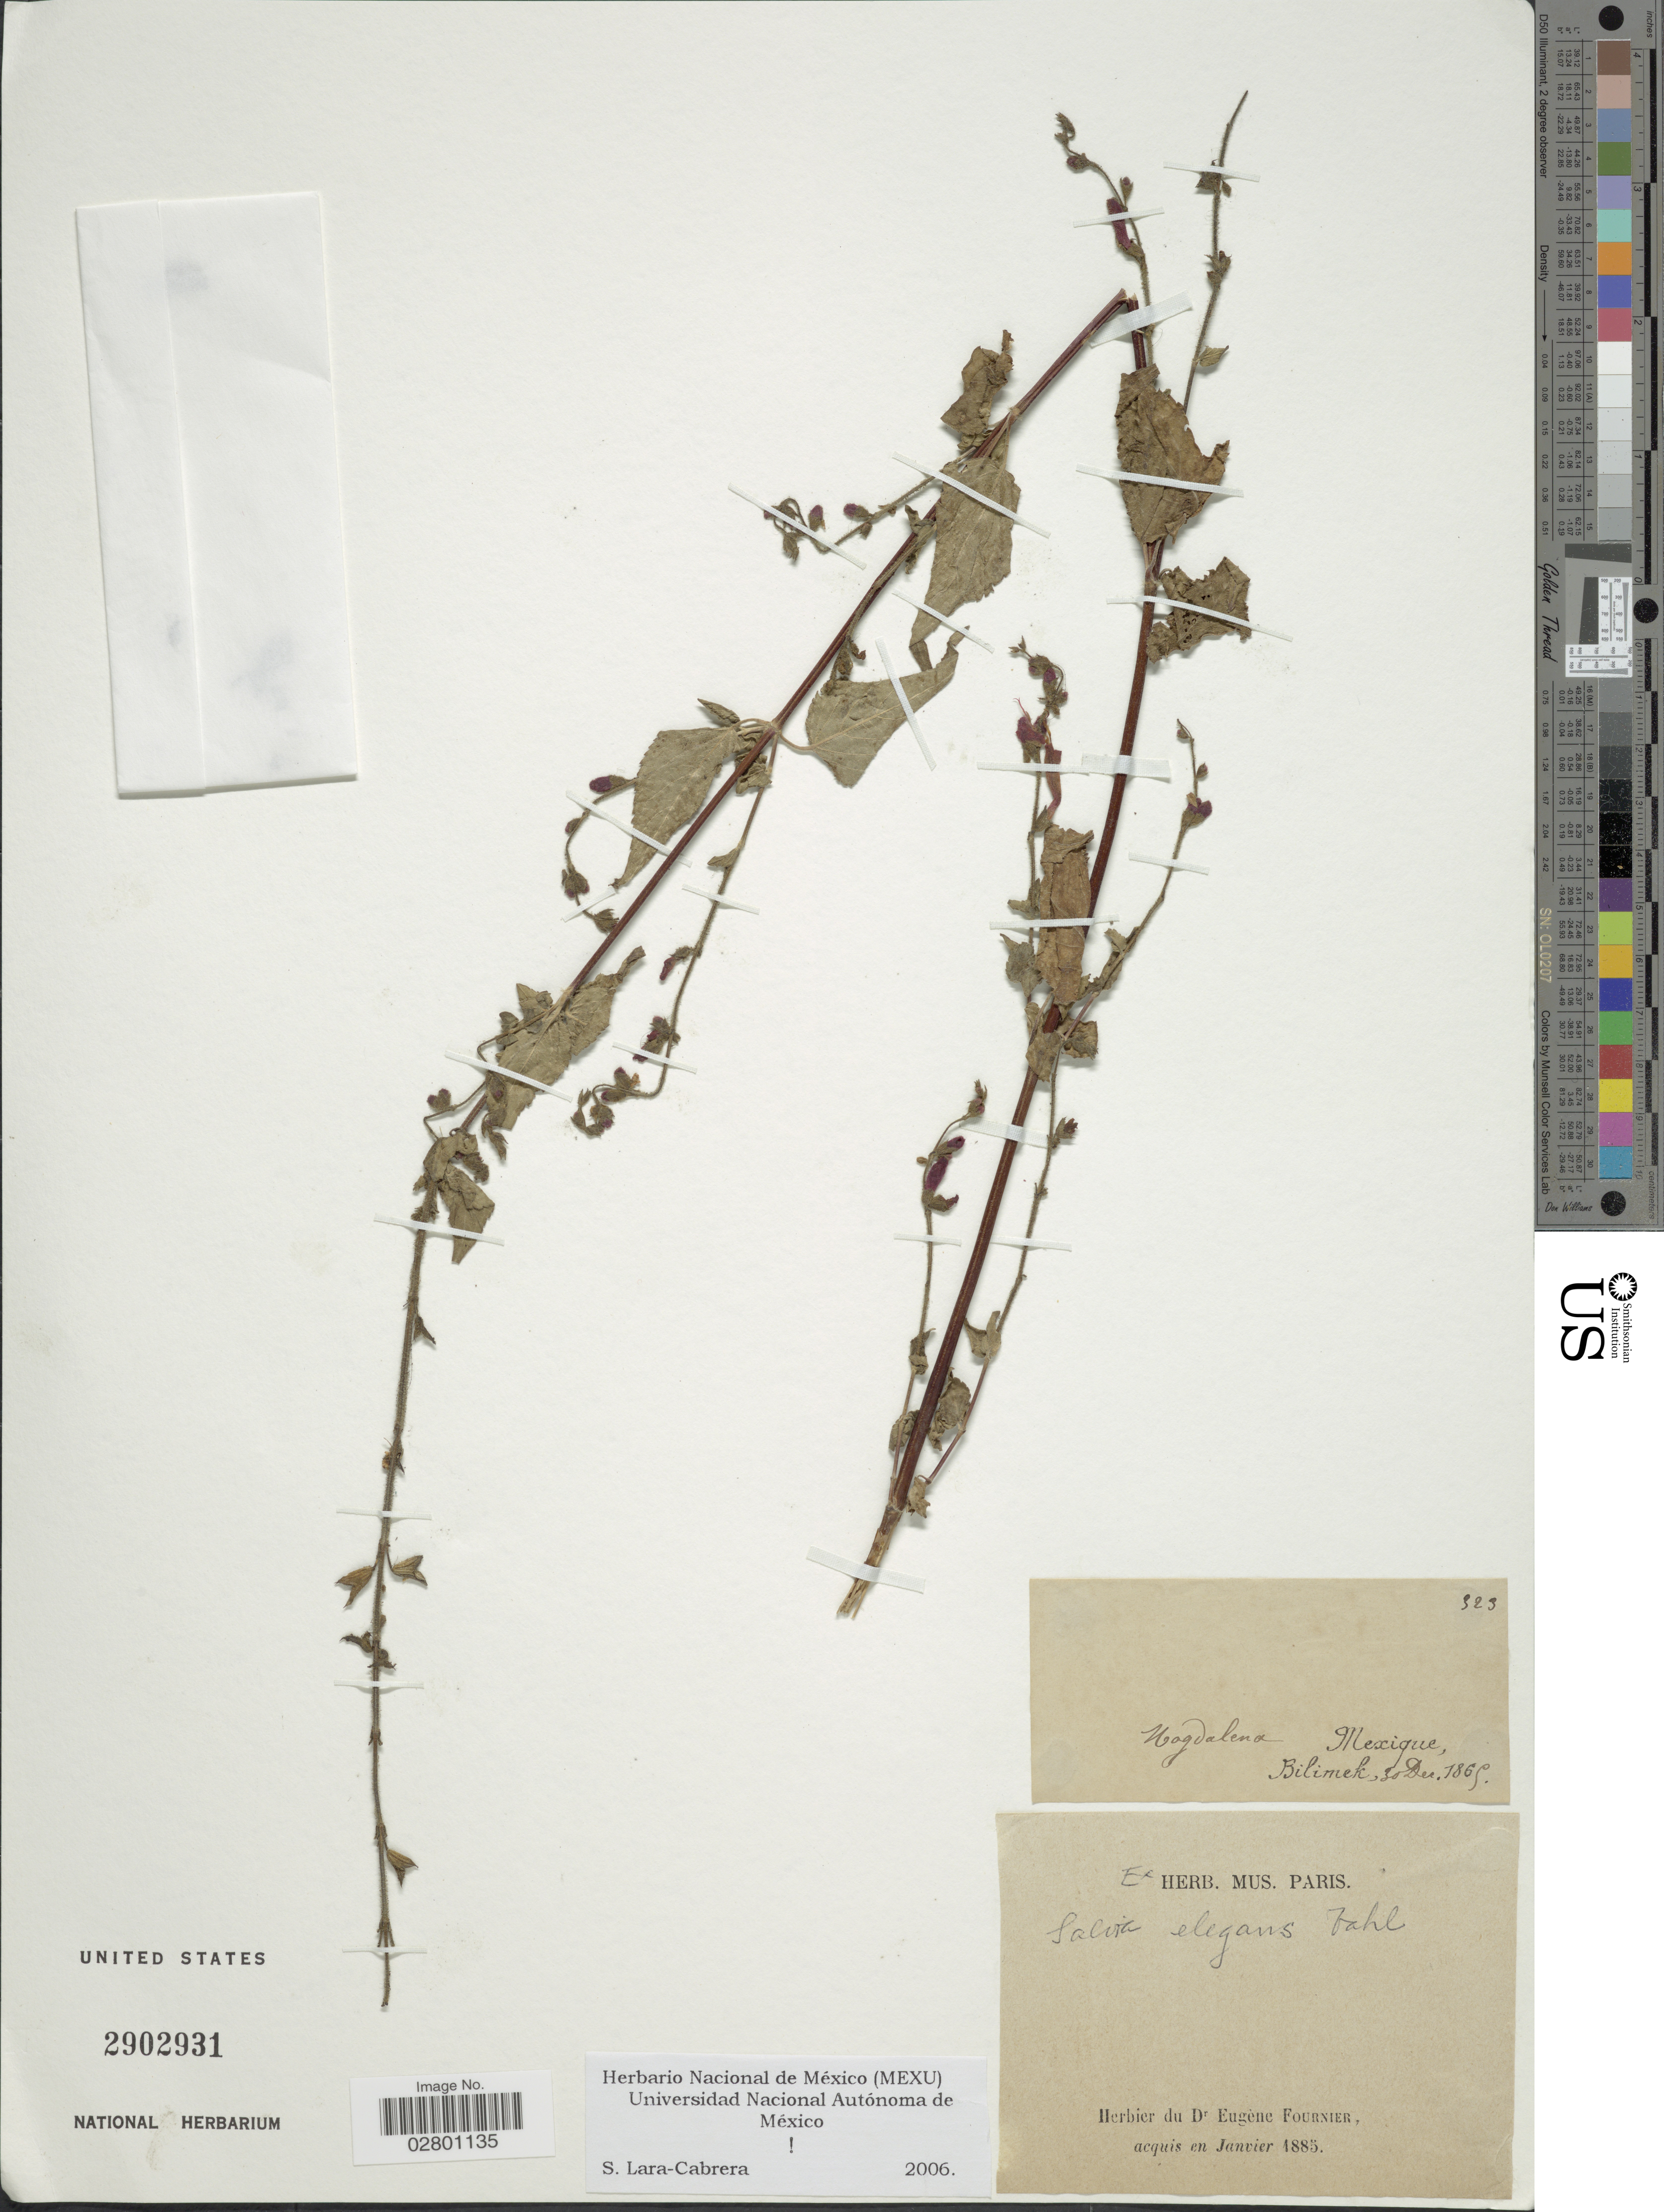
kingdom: Plantae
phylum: Tracheophyta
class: Magnoliopsida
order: Lamiales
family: Lamiaceae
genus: Salvia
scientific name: Salvia elegans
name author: Vahl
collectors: -. Bilimek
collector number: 323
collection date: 1865-12-30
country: Mexico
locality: Magdalena. Mexique.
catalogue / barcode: US 2902931